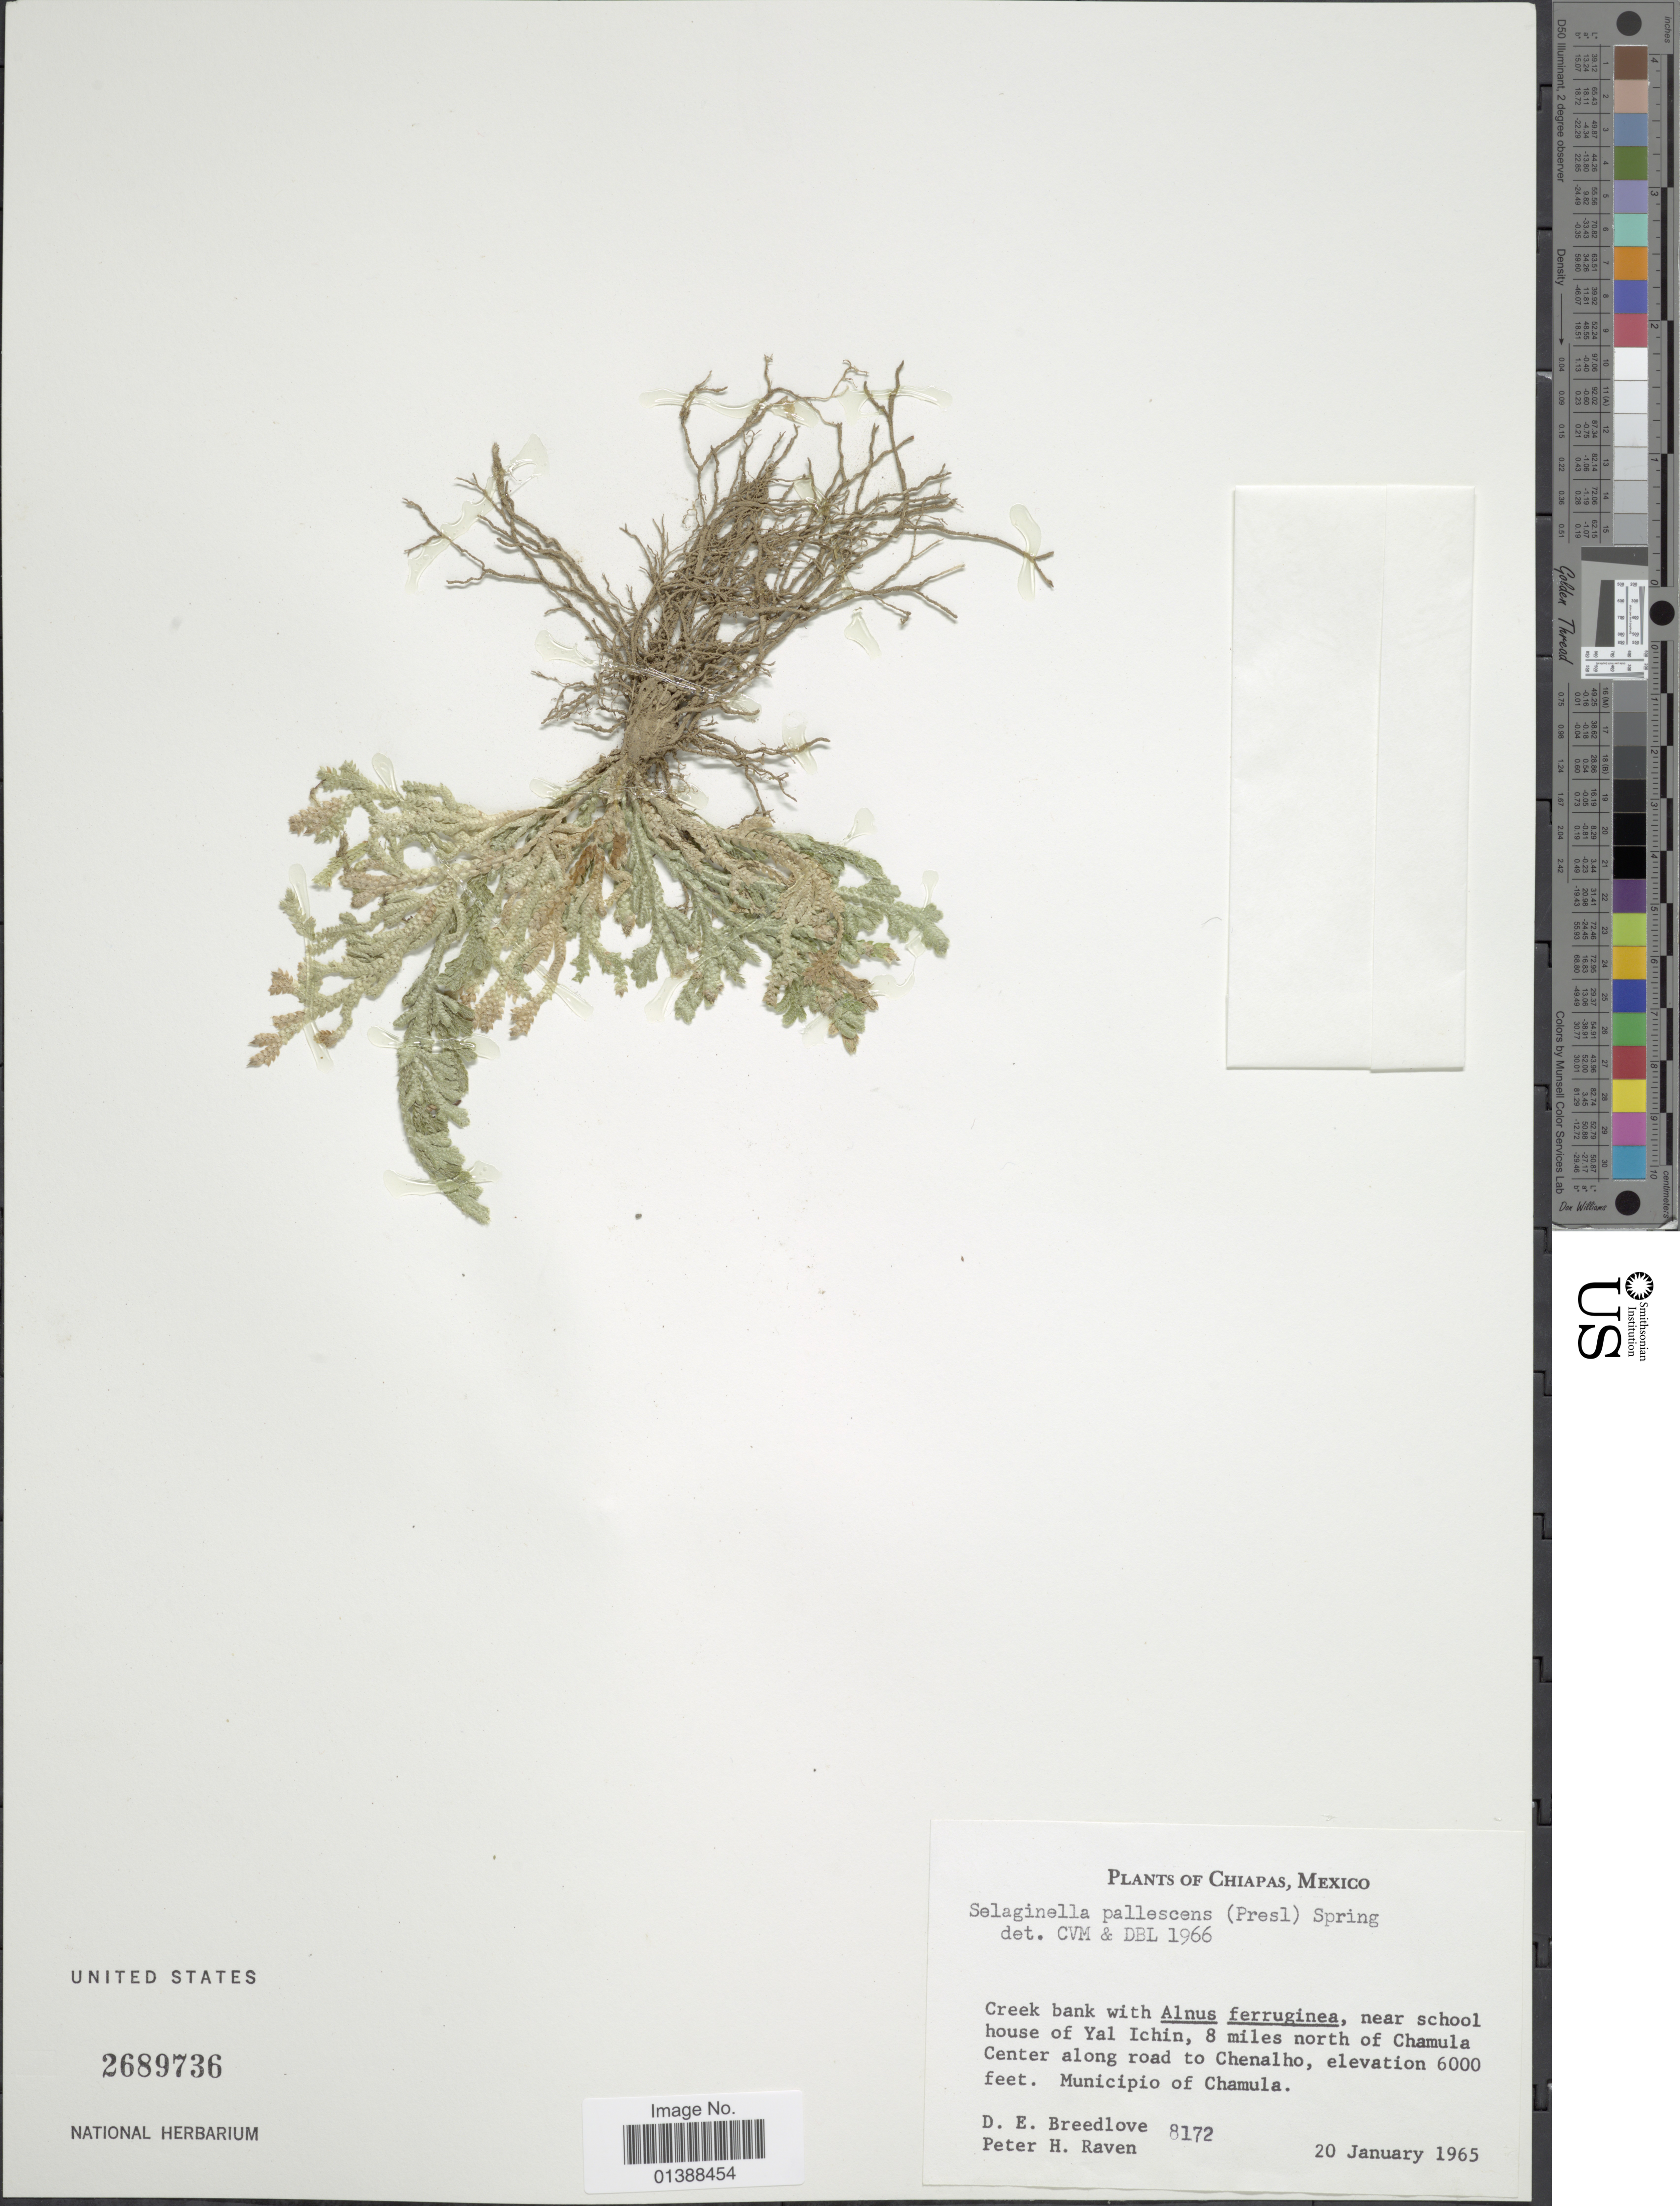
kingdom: Plantae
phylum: Tracheophyta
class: Lycopodiopsida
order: Selaginellales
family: Selaginellaceae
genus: Selaginella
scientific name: Selaginella pallescens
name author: (C. Presl) Spring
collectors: D. E. Breedlove & P. H. Raven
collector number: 8172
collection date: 1965-01-20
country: Mexico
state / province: Chiapas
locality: Near school house of Yal Ichin, 8 miles north of Chamula Center along road to Chenalho, Municipio of Chamula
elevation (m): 1829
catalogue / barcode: US 2689736